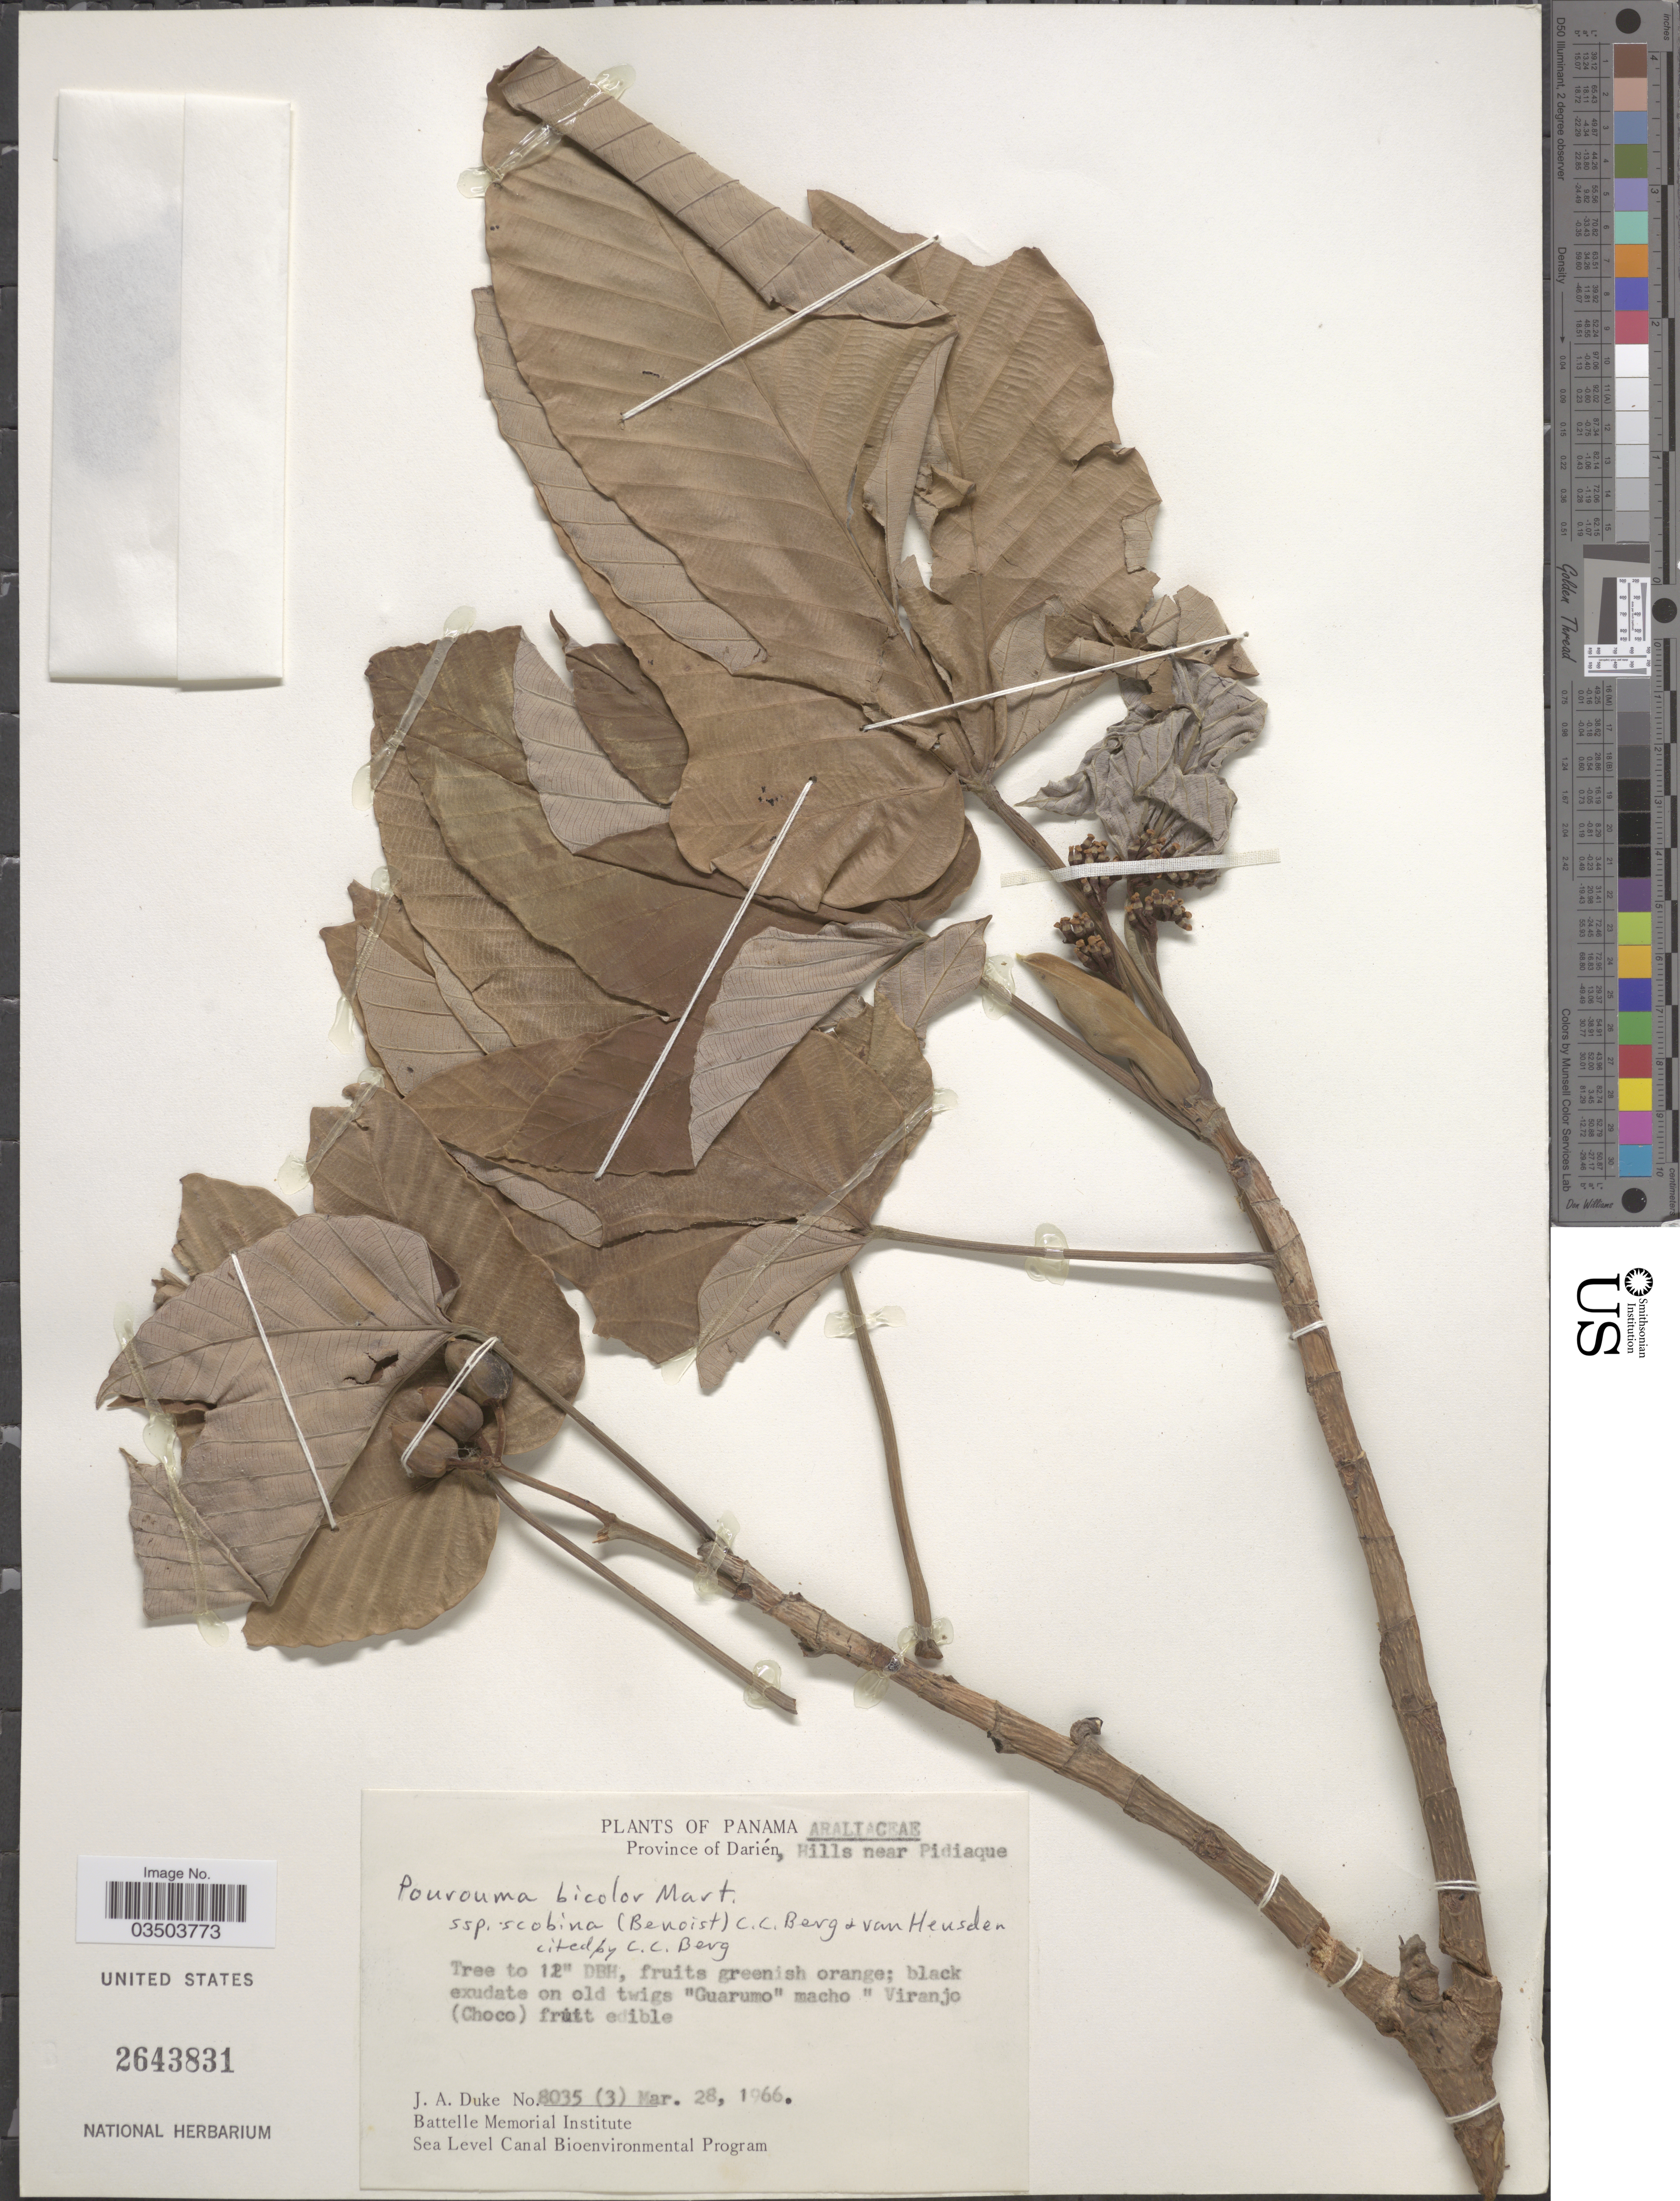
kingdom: Plantae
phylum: Tracheophyta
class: Magnoliopsida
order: Rosales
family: Urticaceae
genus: Pourouma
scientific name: Pourouma bicolor subsp. scobina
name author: (Benoist) C.C. Berg & Heusden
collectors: J. A. Duke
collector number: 8035(3)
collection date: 1966-03-28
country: Panama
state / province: Darien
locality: Hills near Pidiaque. On old twigs "Guarumo" macho.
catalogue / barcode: US 2643831